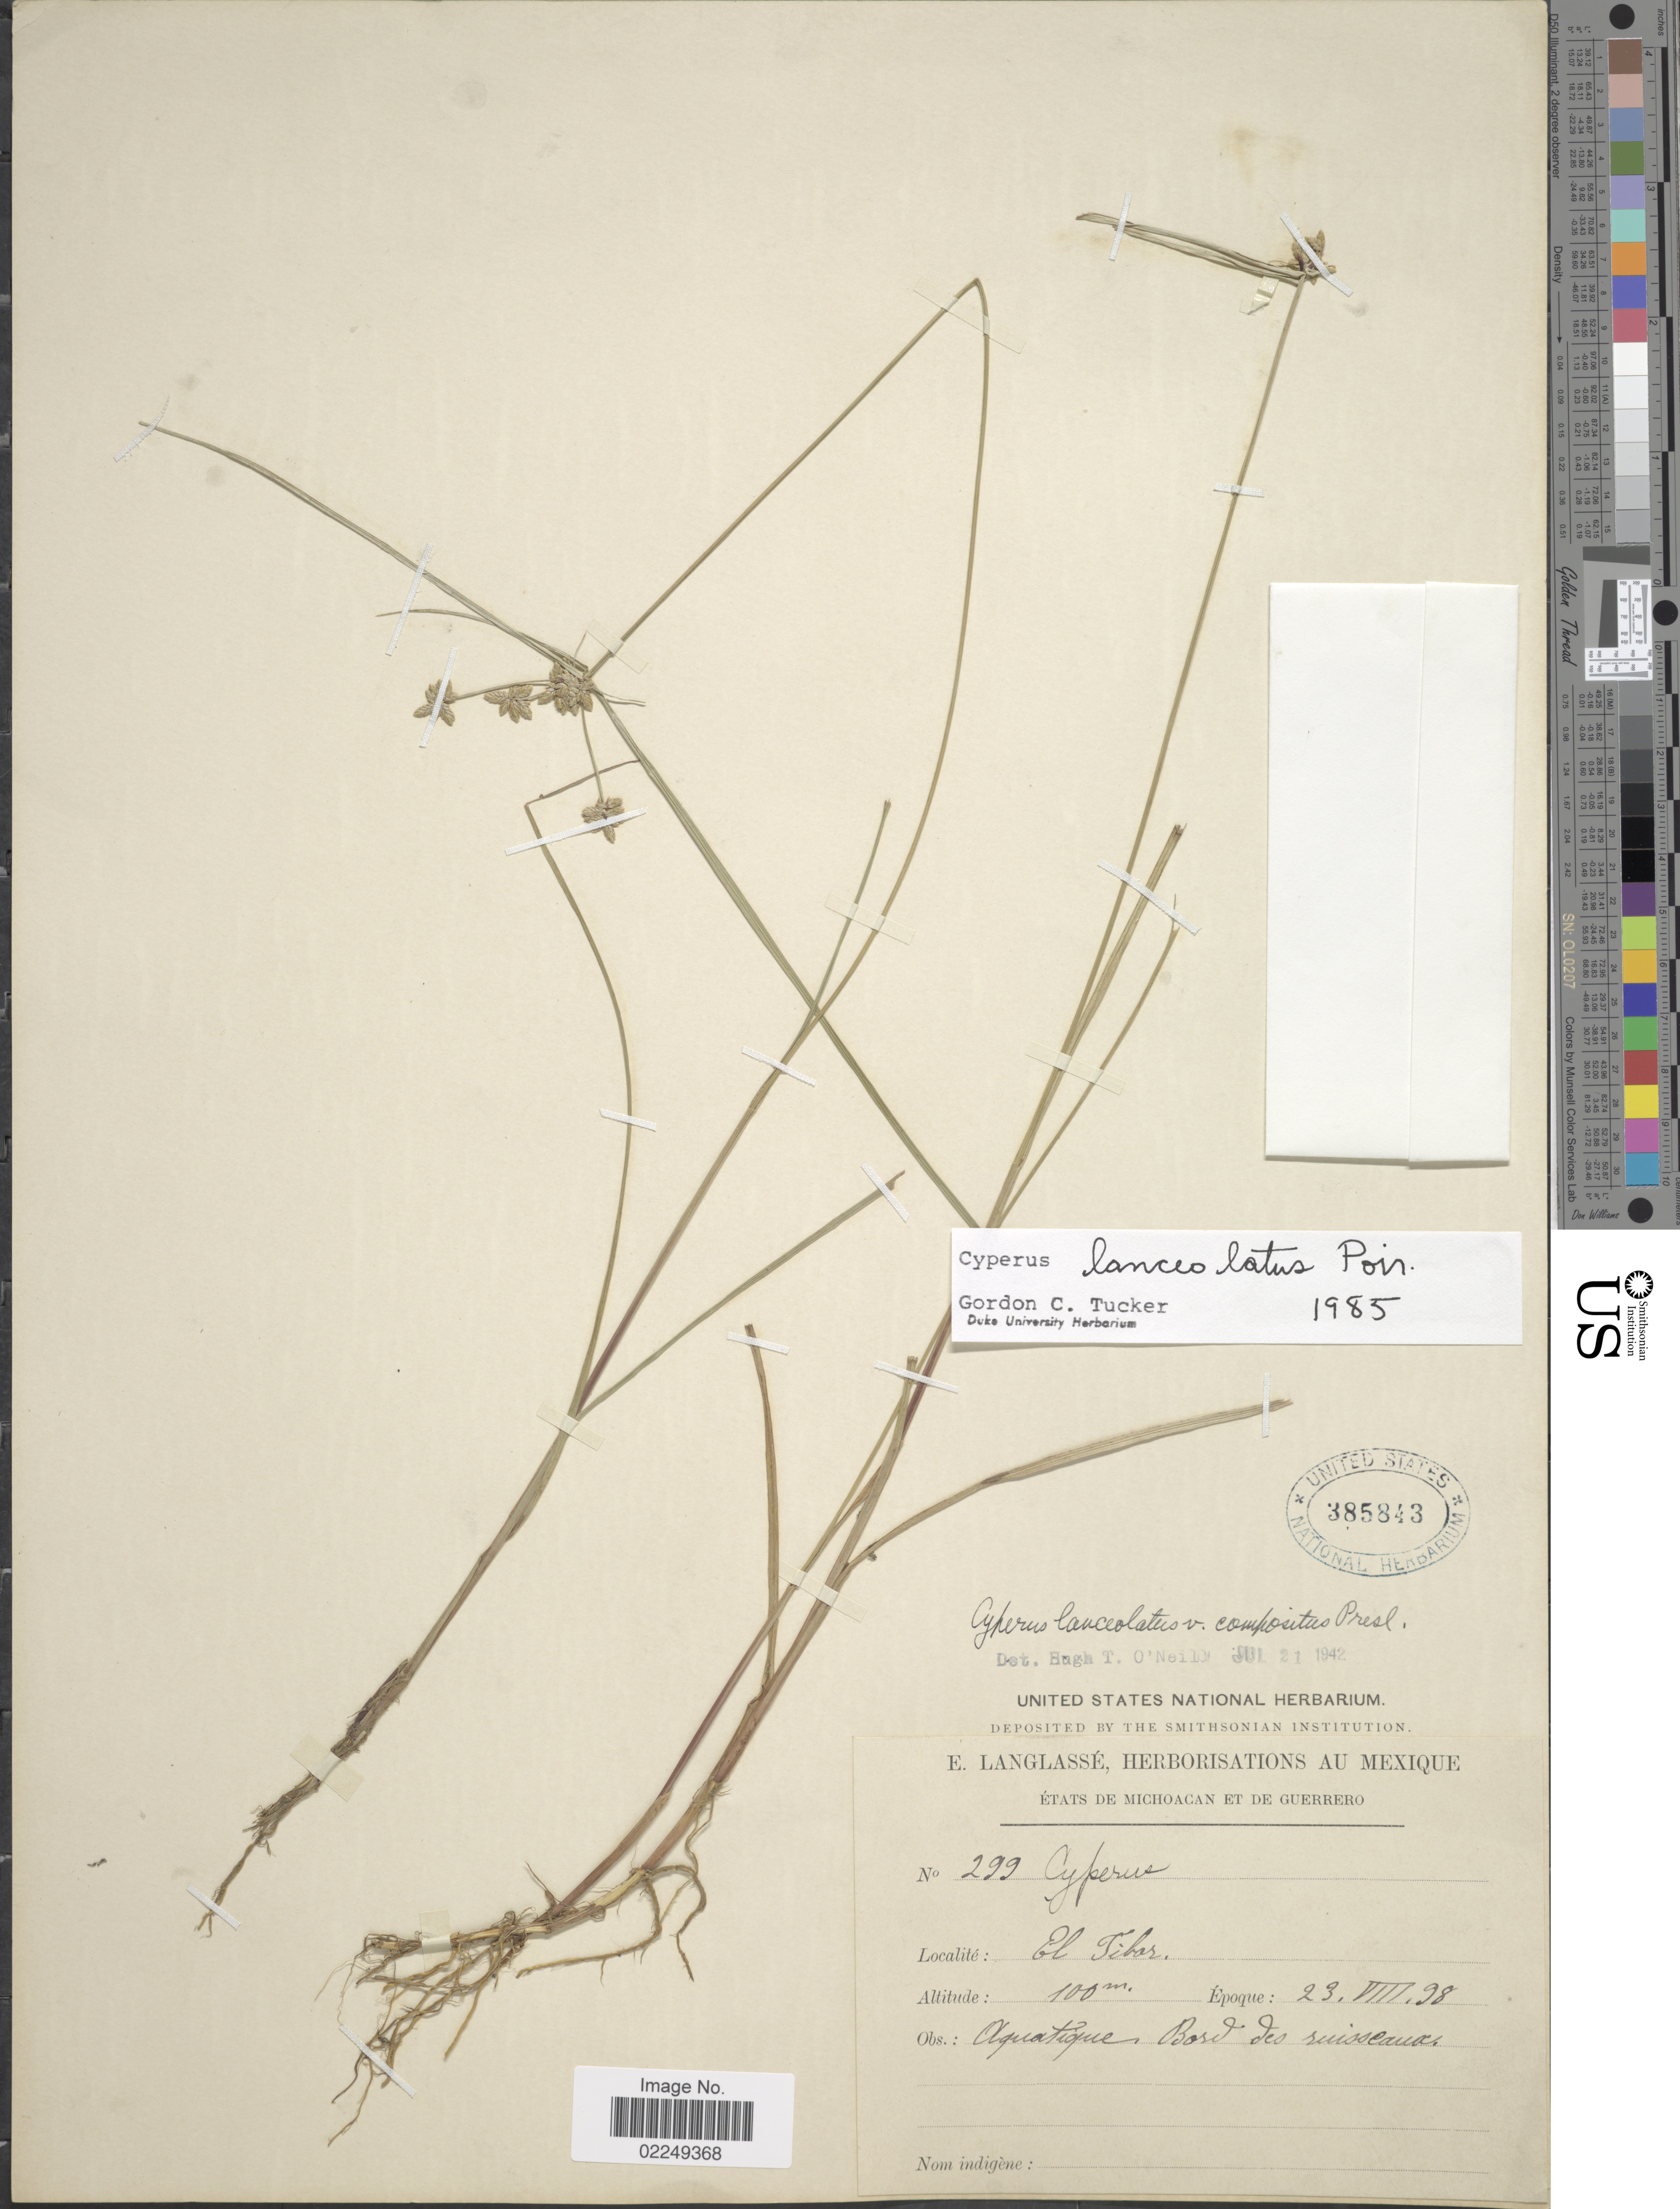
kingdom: Plantae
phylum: Tracheophyta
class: Liliopsida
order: Poales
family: Cyperaceae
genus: Cyperus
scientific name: Cyperus lanceolatus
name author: Poir.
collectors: E. Langlassé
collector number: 299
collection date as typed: Transcribed d/m/y: 23/8/98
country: Mexico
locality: Etats de Michoacan et de Guerrero, El Tibor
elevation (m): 100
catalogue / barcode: US 385843